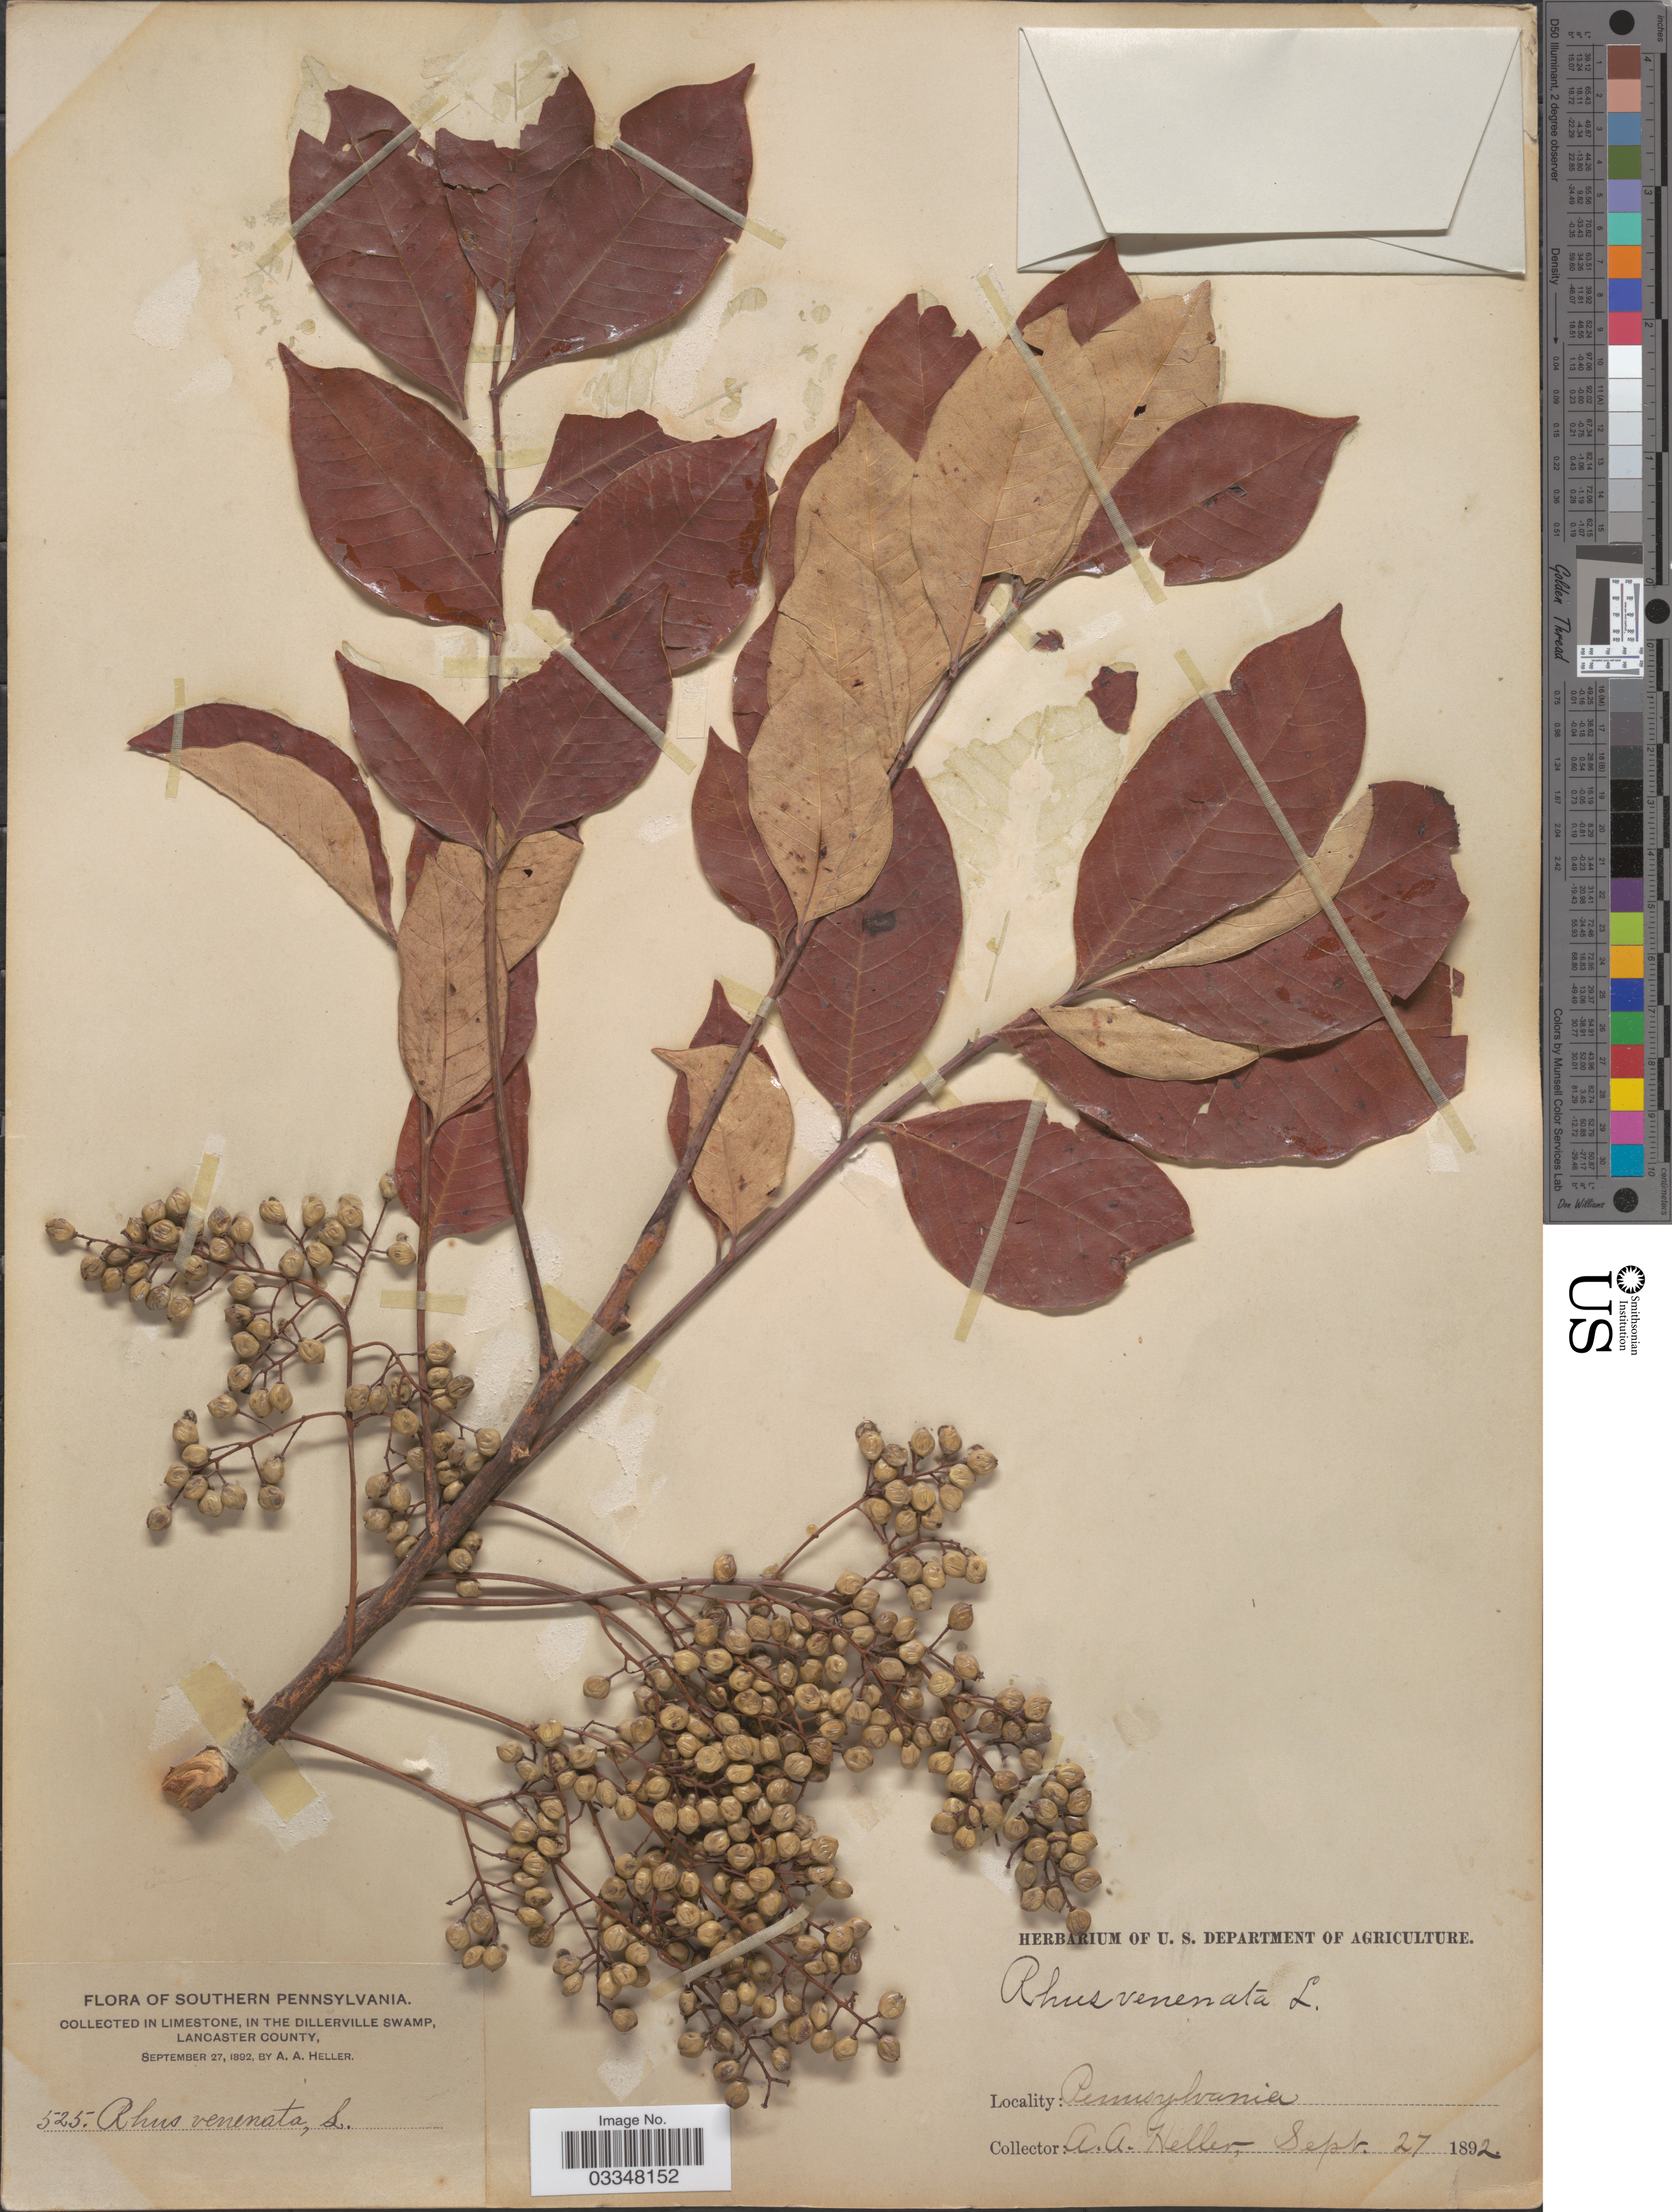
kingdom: Plantae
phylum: Tracheophyta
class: Magnoliopsida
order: Sapindales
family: Anacardiaceae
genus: Toxicodendron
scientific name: Toxicodendron vernix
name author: (L.) Kuntze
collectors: A. A. Heller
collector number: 525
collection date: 1892-09-27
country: United States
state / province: Pennsylvania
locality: Southern Pennsylvania. In Limestone, in the Dillerville Swamp, Lancaster County.